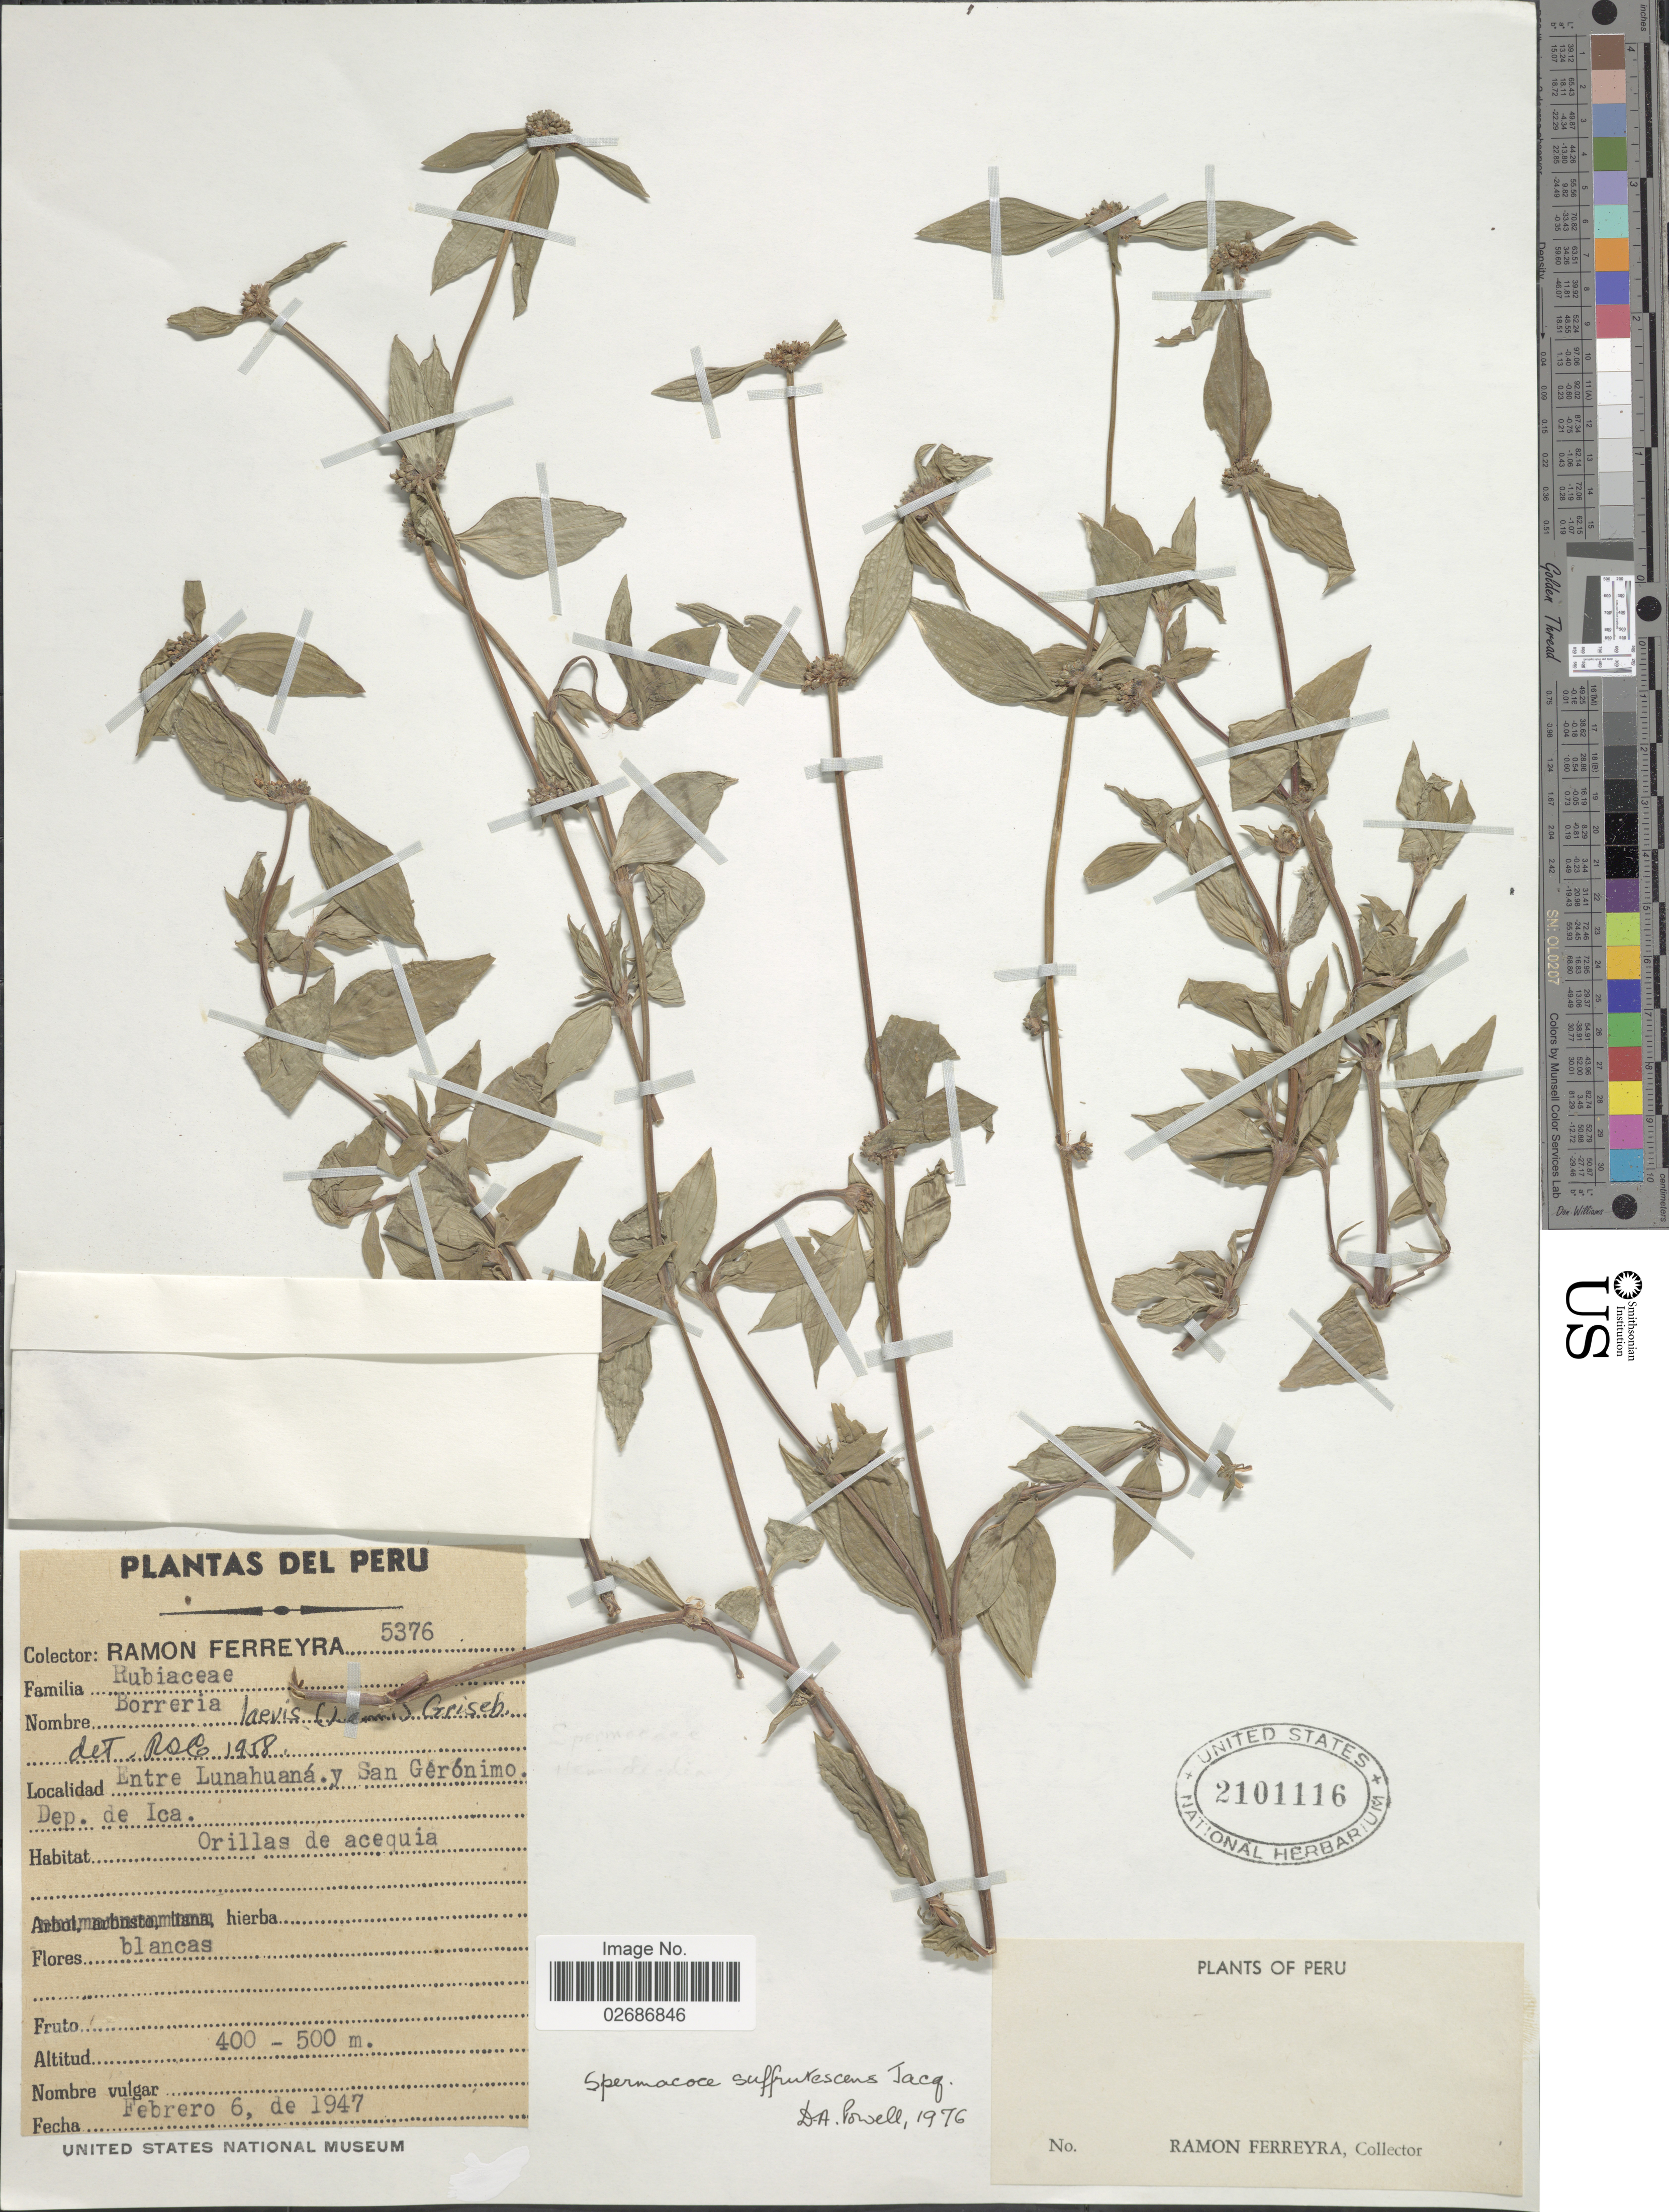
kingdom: Plantae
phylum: Tracheophyta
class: Magnoliopsida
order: Gentianales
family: Rubiaceae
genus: Borreria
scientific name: Borreria remota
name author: (Lam.) Bacigalupo & E.L. Cabral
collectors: R. A. Ferreyra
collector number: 5376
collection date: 1947-02-06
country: Peru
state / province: Ica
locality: Entre Lunahuana y San Geronimo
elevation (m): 400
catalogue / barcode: US 2101116